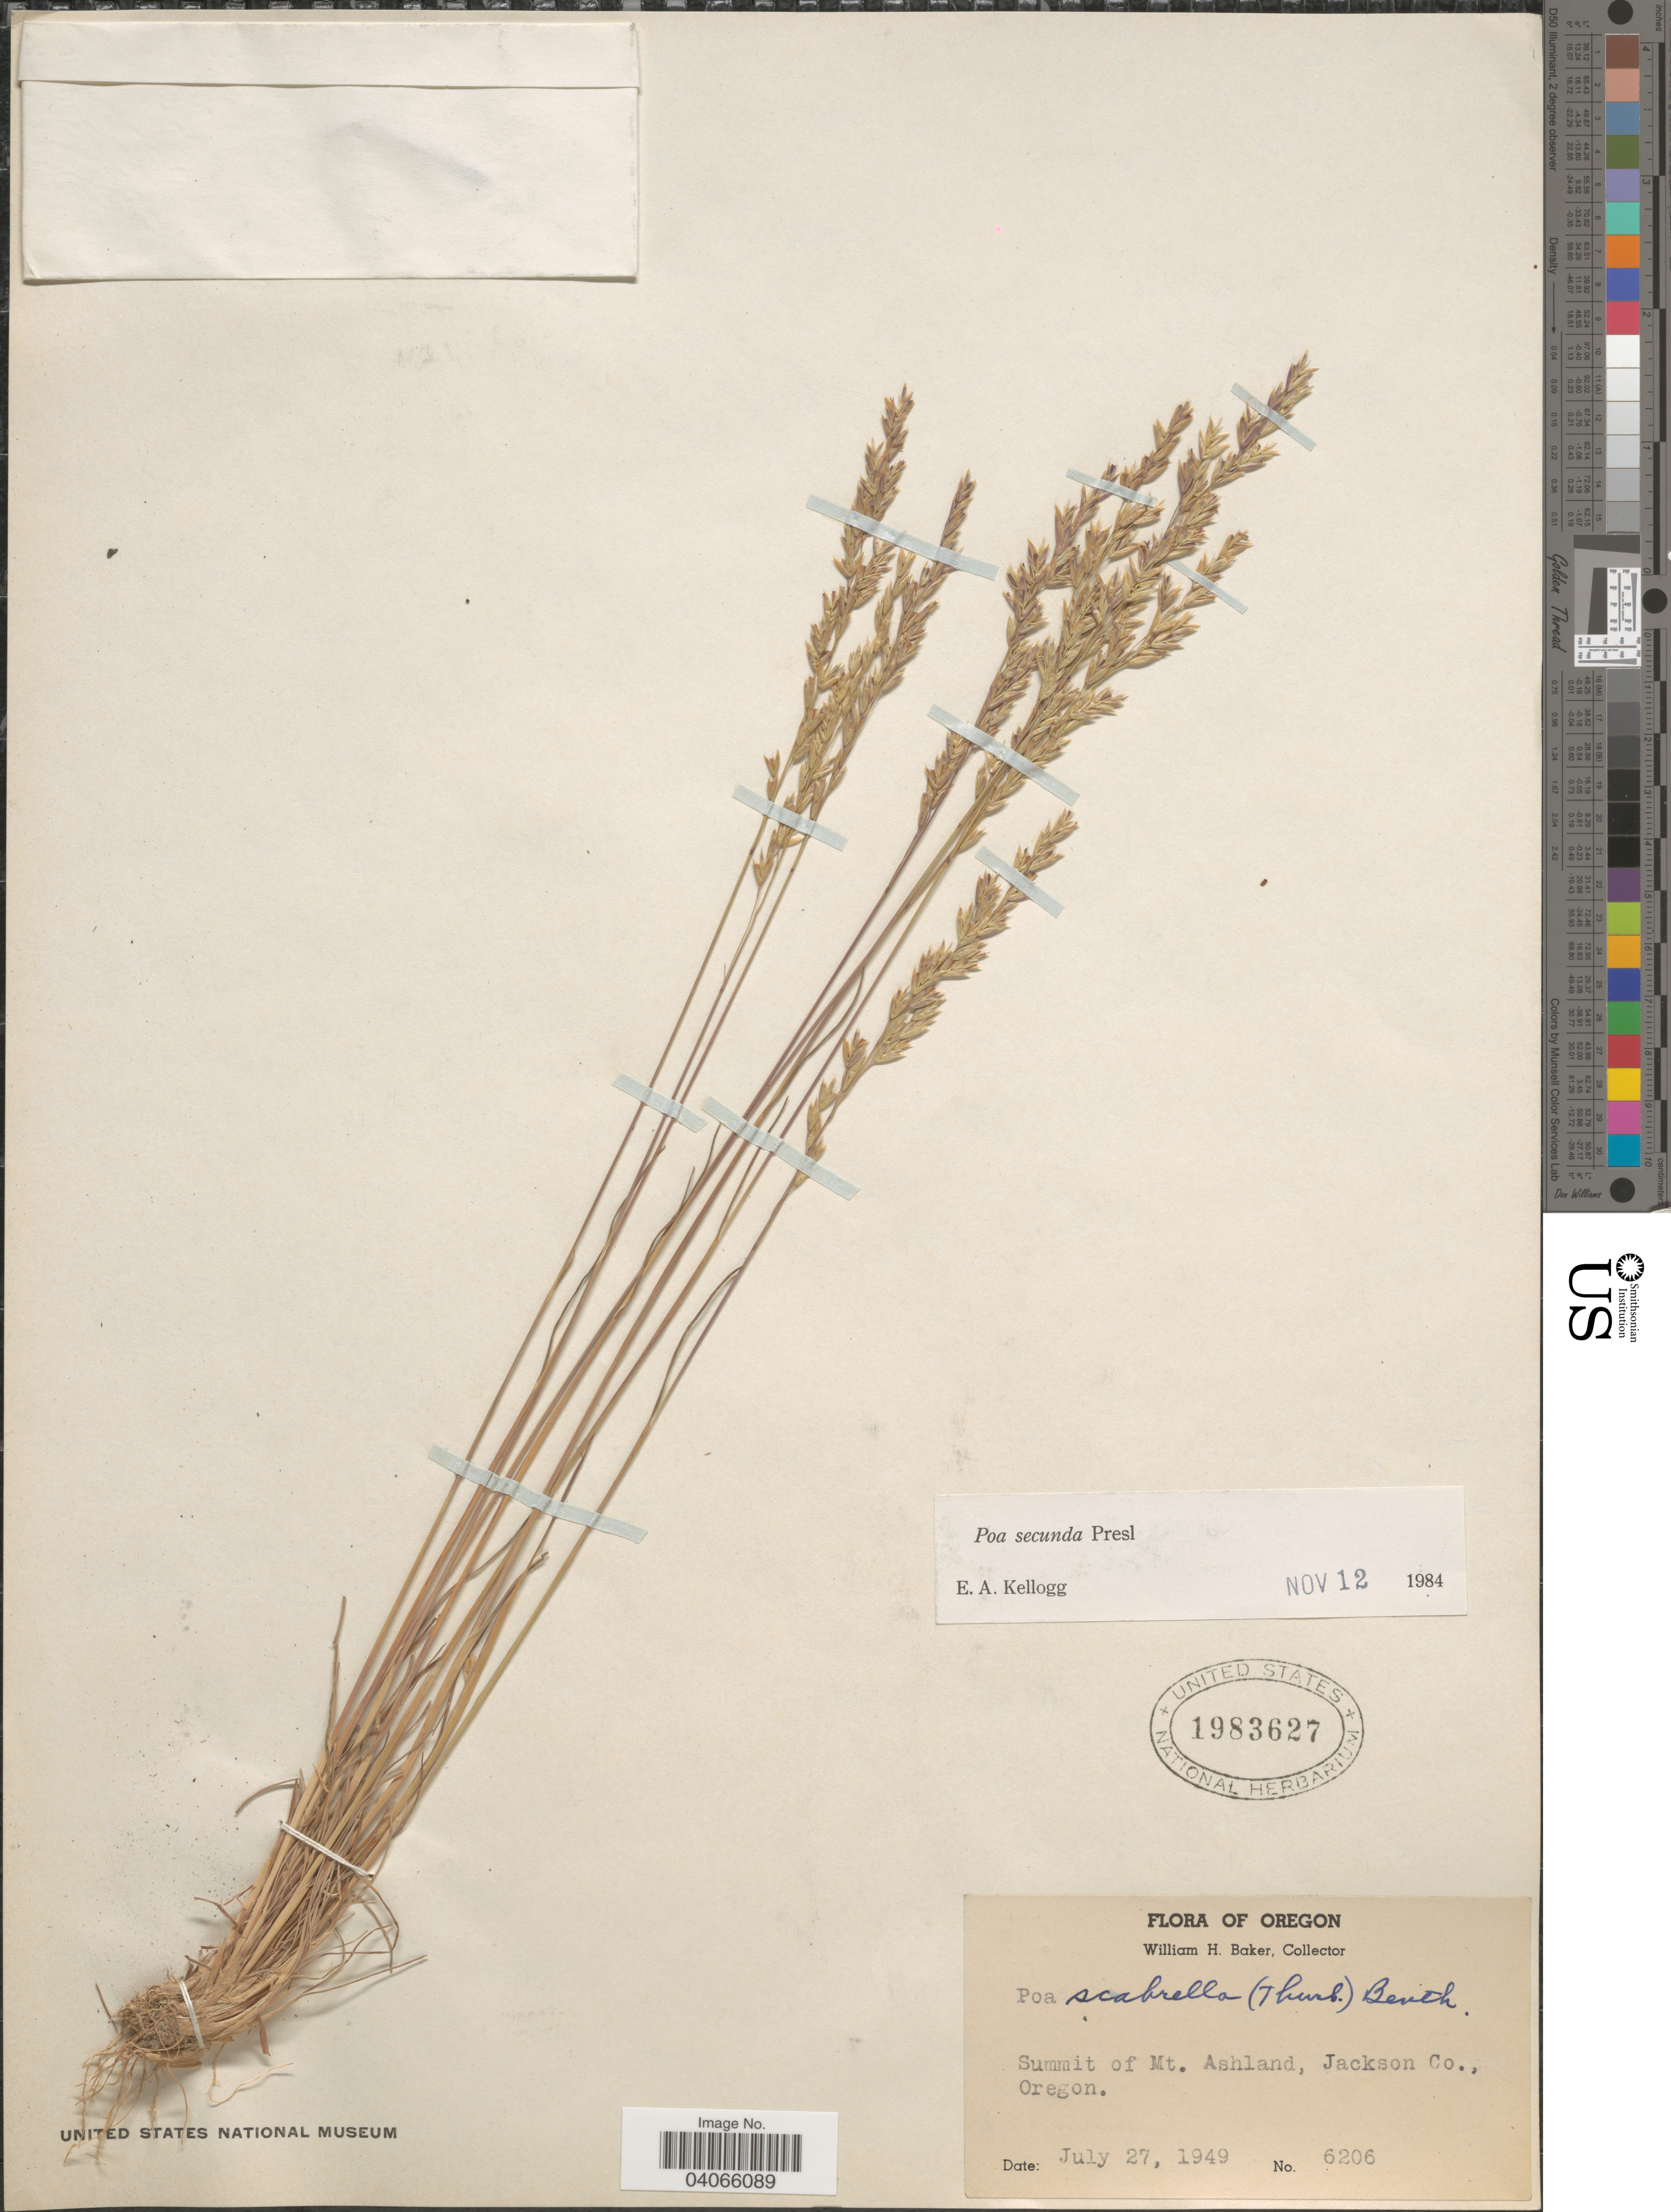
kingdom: Plantae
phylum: Tracheophyta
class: Liliopsida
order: Poales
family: Poaceae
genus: Poa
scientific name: Poa secunda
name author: J. Presl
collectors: W. H. Baker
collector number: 6206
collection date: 1949-07-27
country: United States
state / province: Oregon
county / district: Jackson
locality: Summit of Mt. Ashland, Jackson Co.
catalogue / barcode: US 1983627